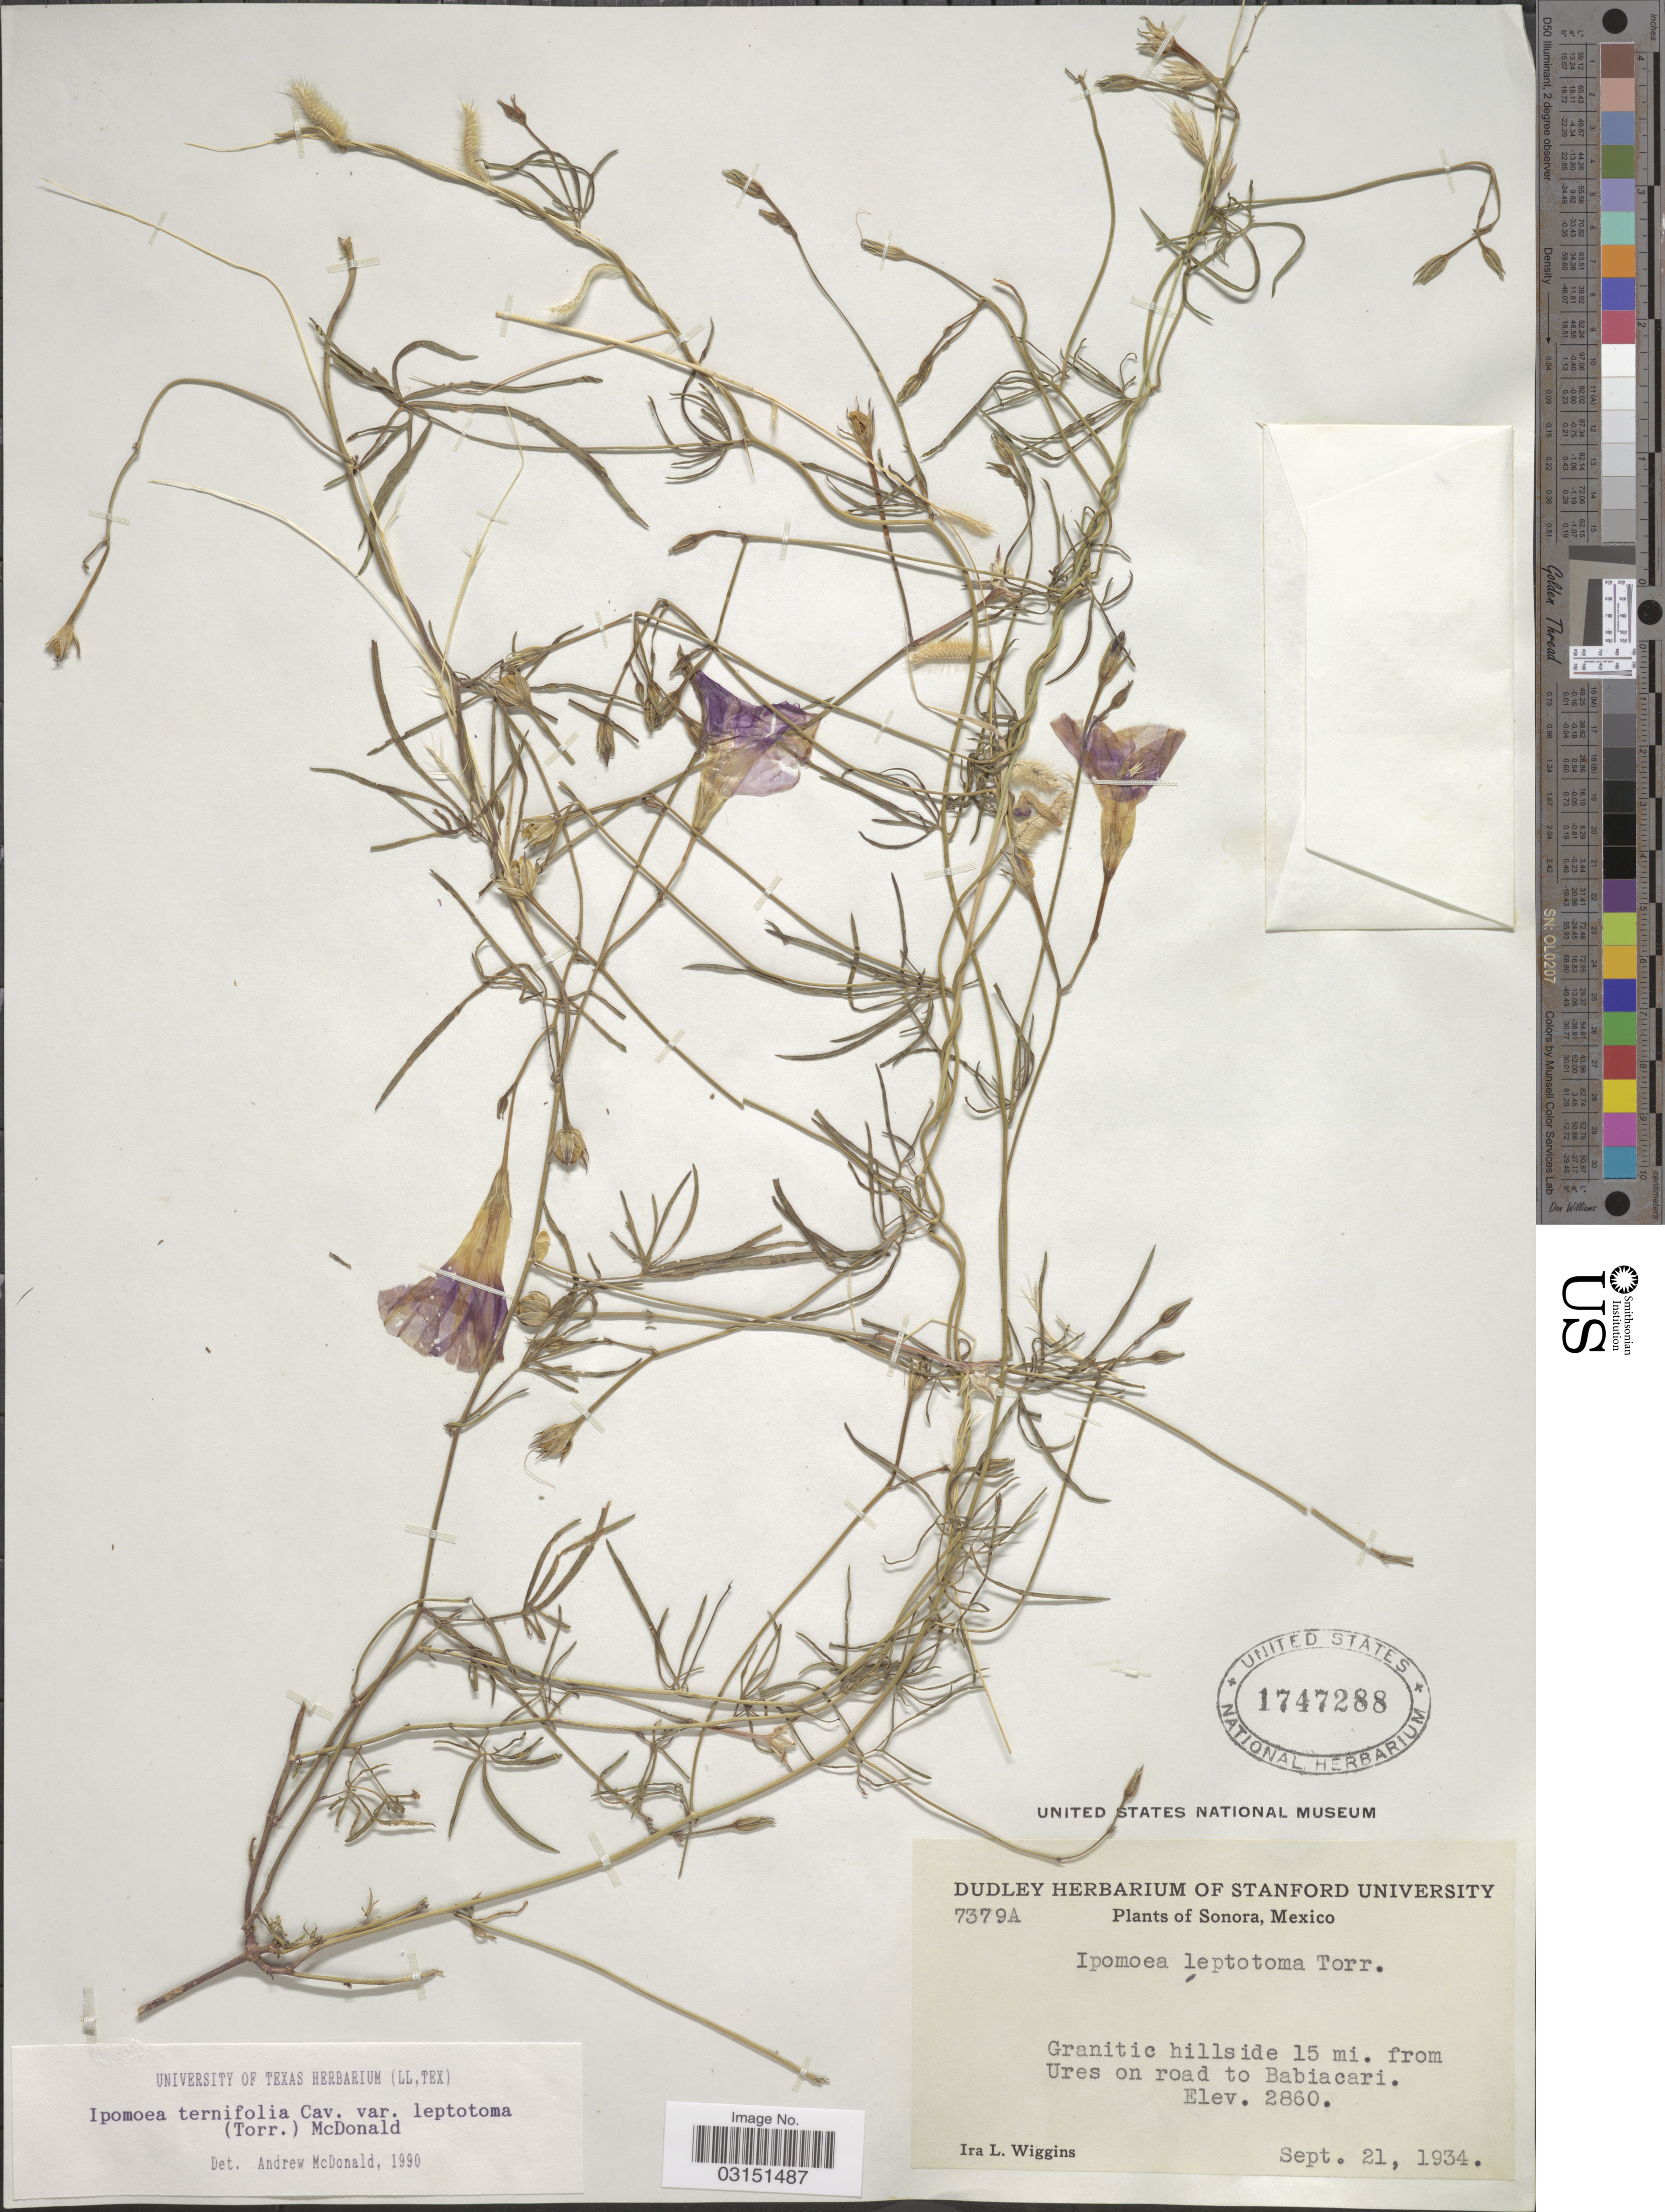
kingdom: Plantae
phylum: Tracheophyta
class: Magnoliopsida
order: Solanales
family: Convolvulaceae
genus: Ipomoea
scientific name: Ipomoea ternifolia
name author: Cav.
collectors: I. L. Wiggins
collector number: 7379A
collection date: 1934-09-21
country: Mexico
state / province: Sonora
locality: Granitic hillside 15 mi. from Ures on road to Babiacari.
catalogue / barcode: US 1747288